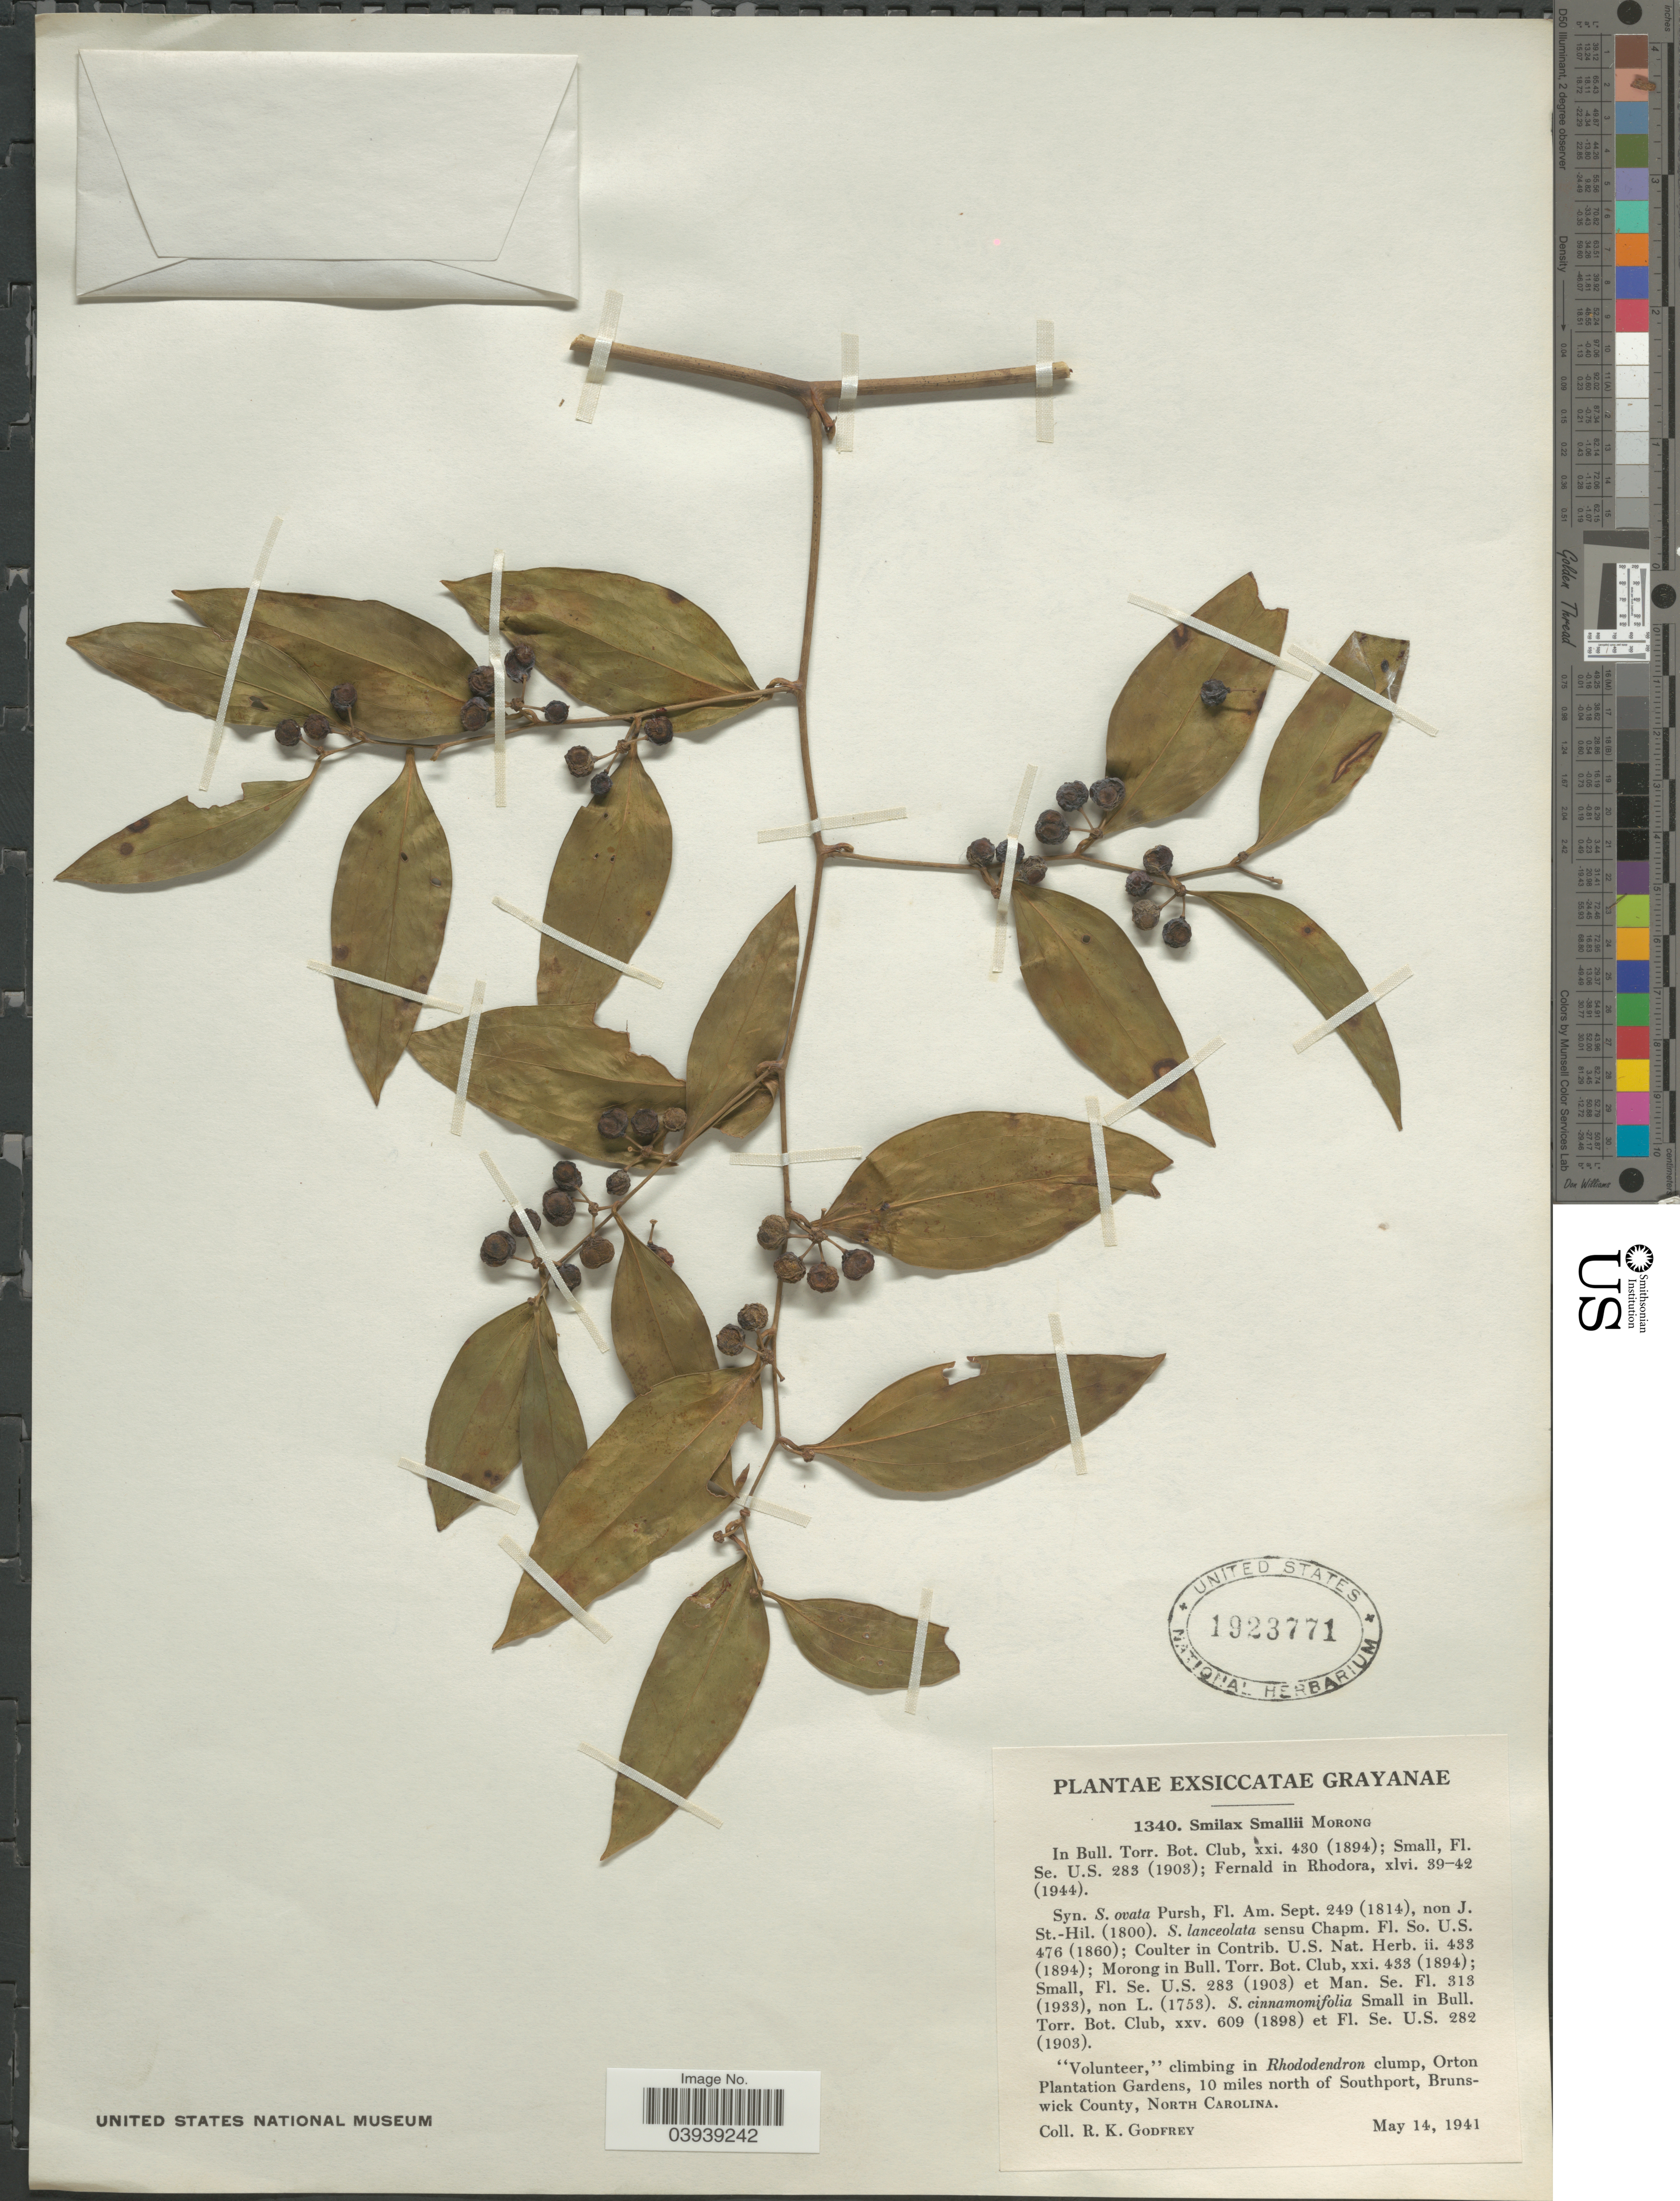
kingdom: Plantae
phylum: Tracheophyta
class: Liliopsida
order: Liliales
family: Smilacaceae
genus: Smilax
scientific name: Smilax smallii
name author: Morong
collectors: R. K. Godfrey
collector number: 1340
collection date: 1941-05-14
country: United States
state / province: North Carolina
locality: Volunteer,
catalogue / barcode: US 1923771